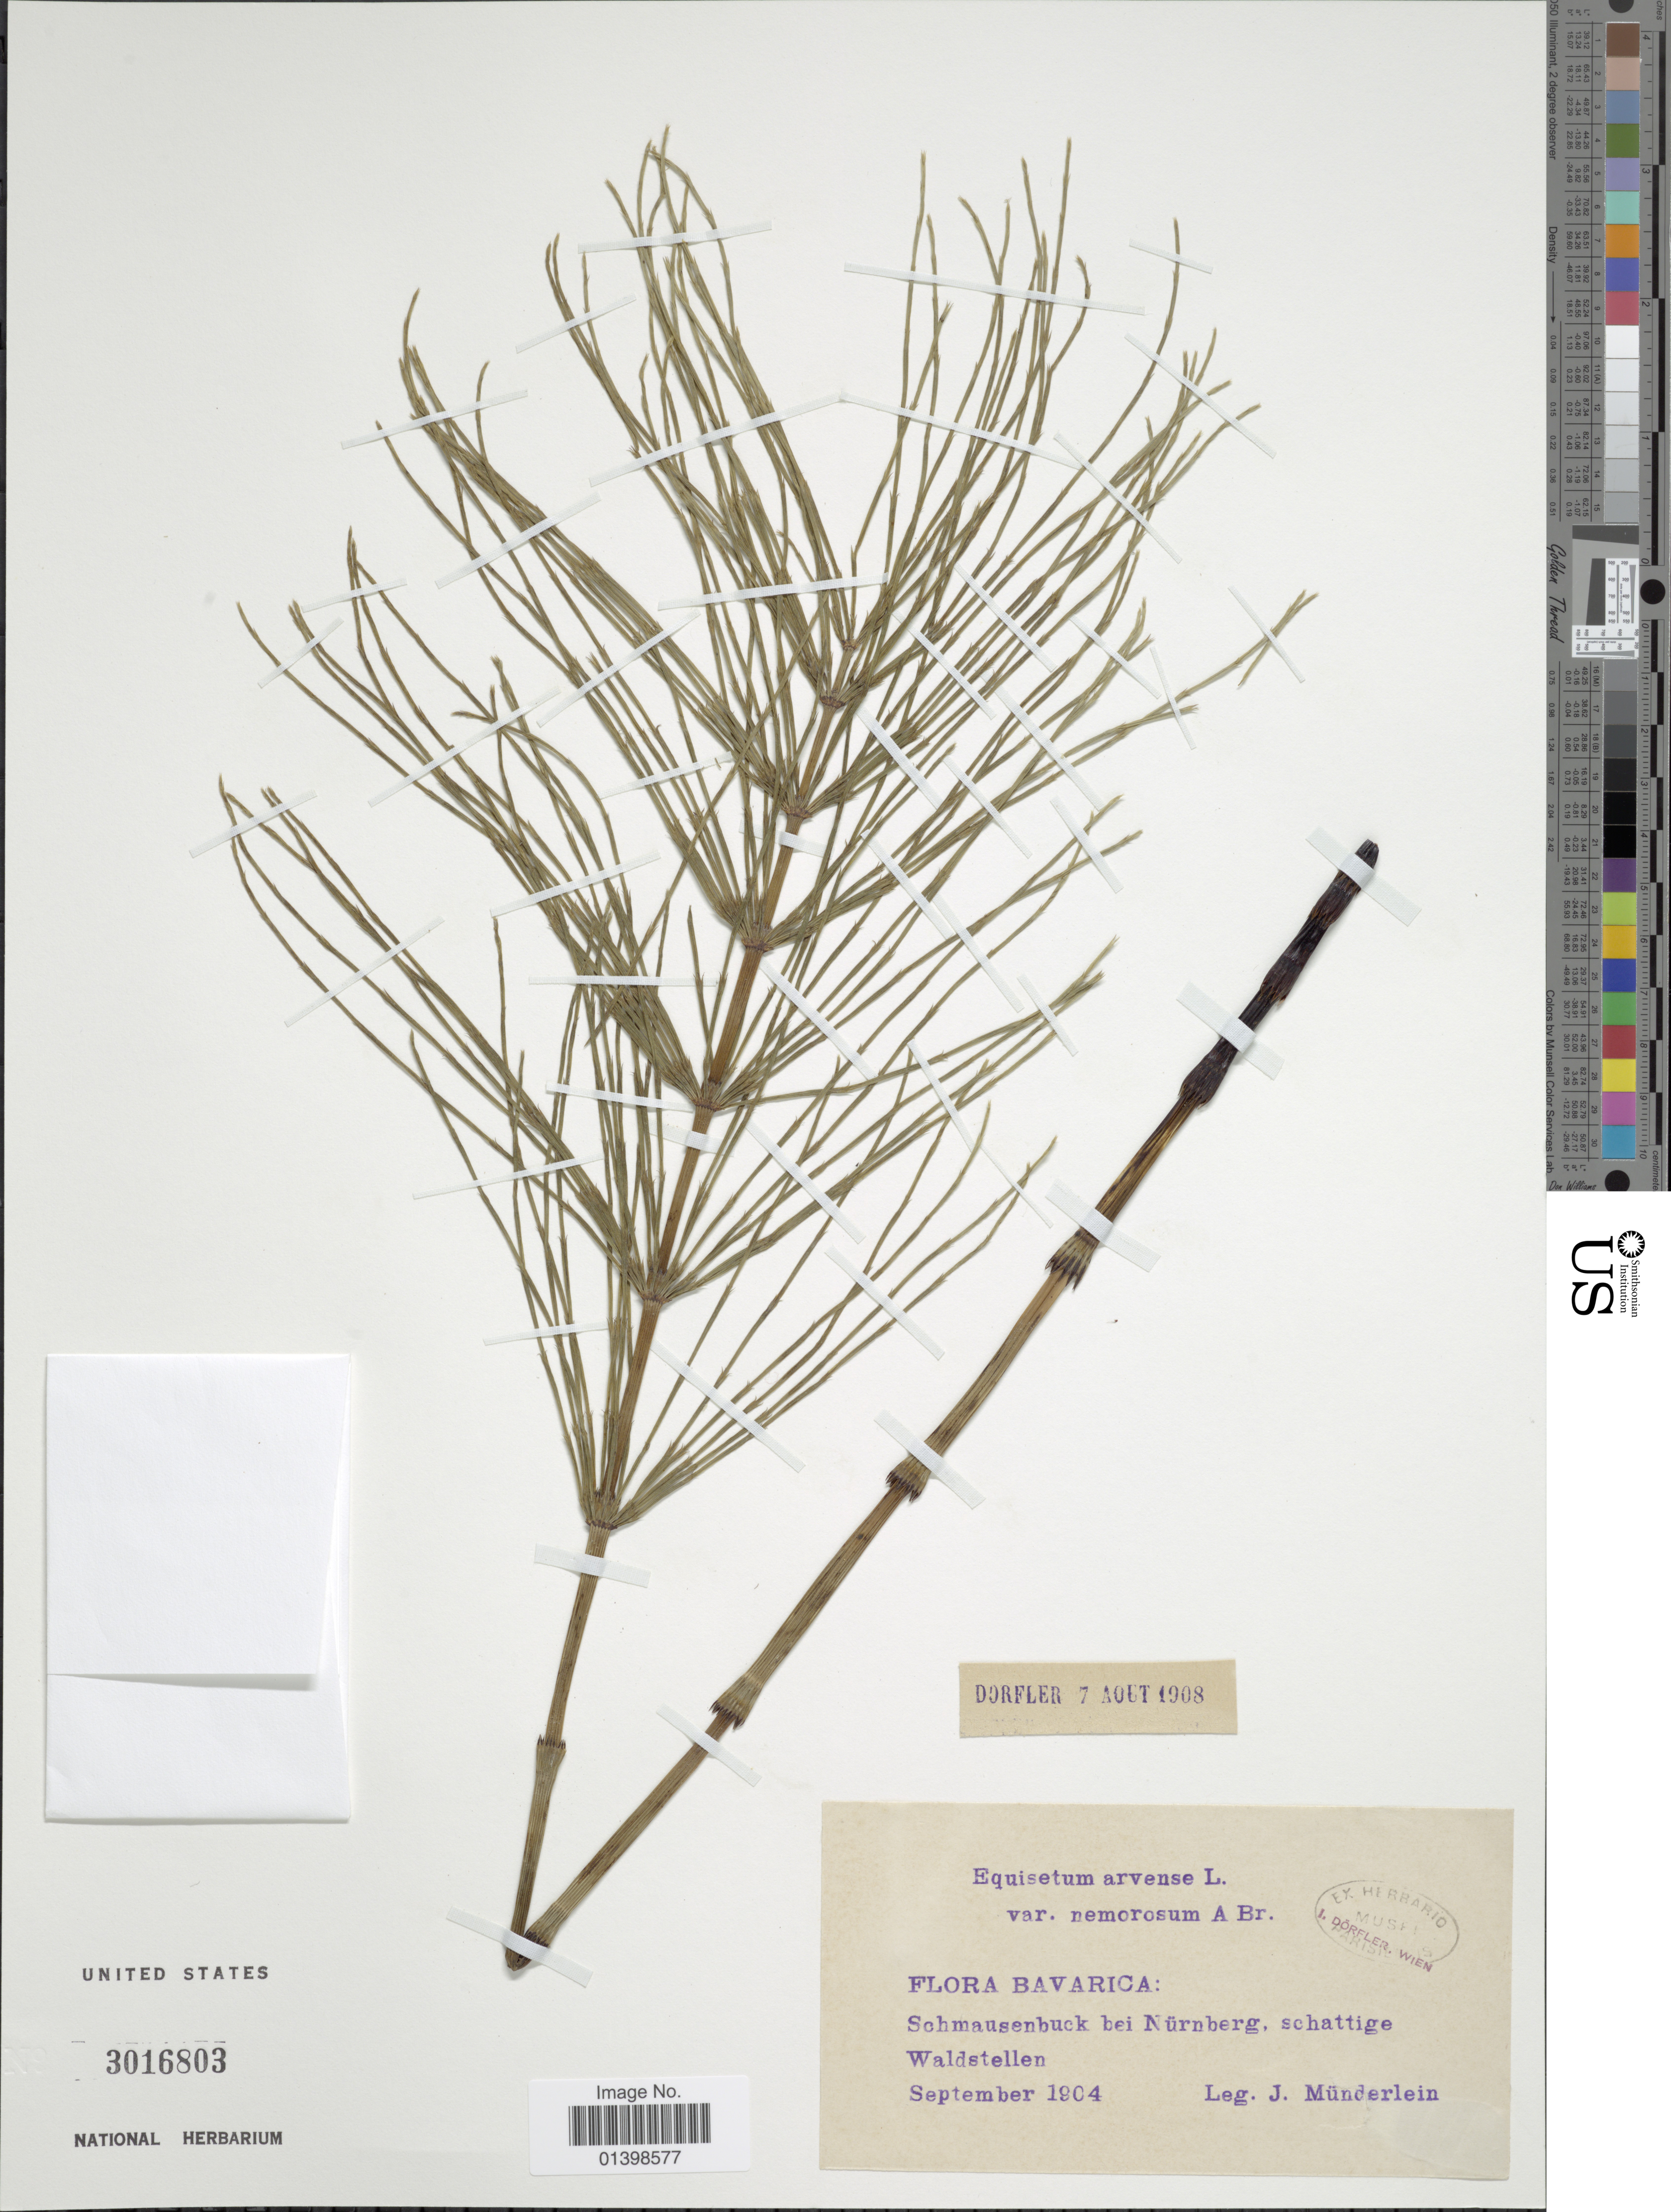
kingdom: Plantae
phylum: Tracheophyta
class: Polypodiopsida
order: Equisetales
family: Equisetaceae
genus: Equisetum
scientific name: Equisetum arvense var. nemorosum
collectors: J. Münderlein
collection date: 1904-09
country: Germany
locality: Bavarica: Schmausenbuck nei Nürnberg, schattige Waldstellen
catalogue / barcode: US 3016803